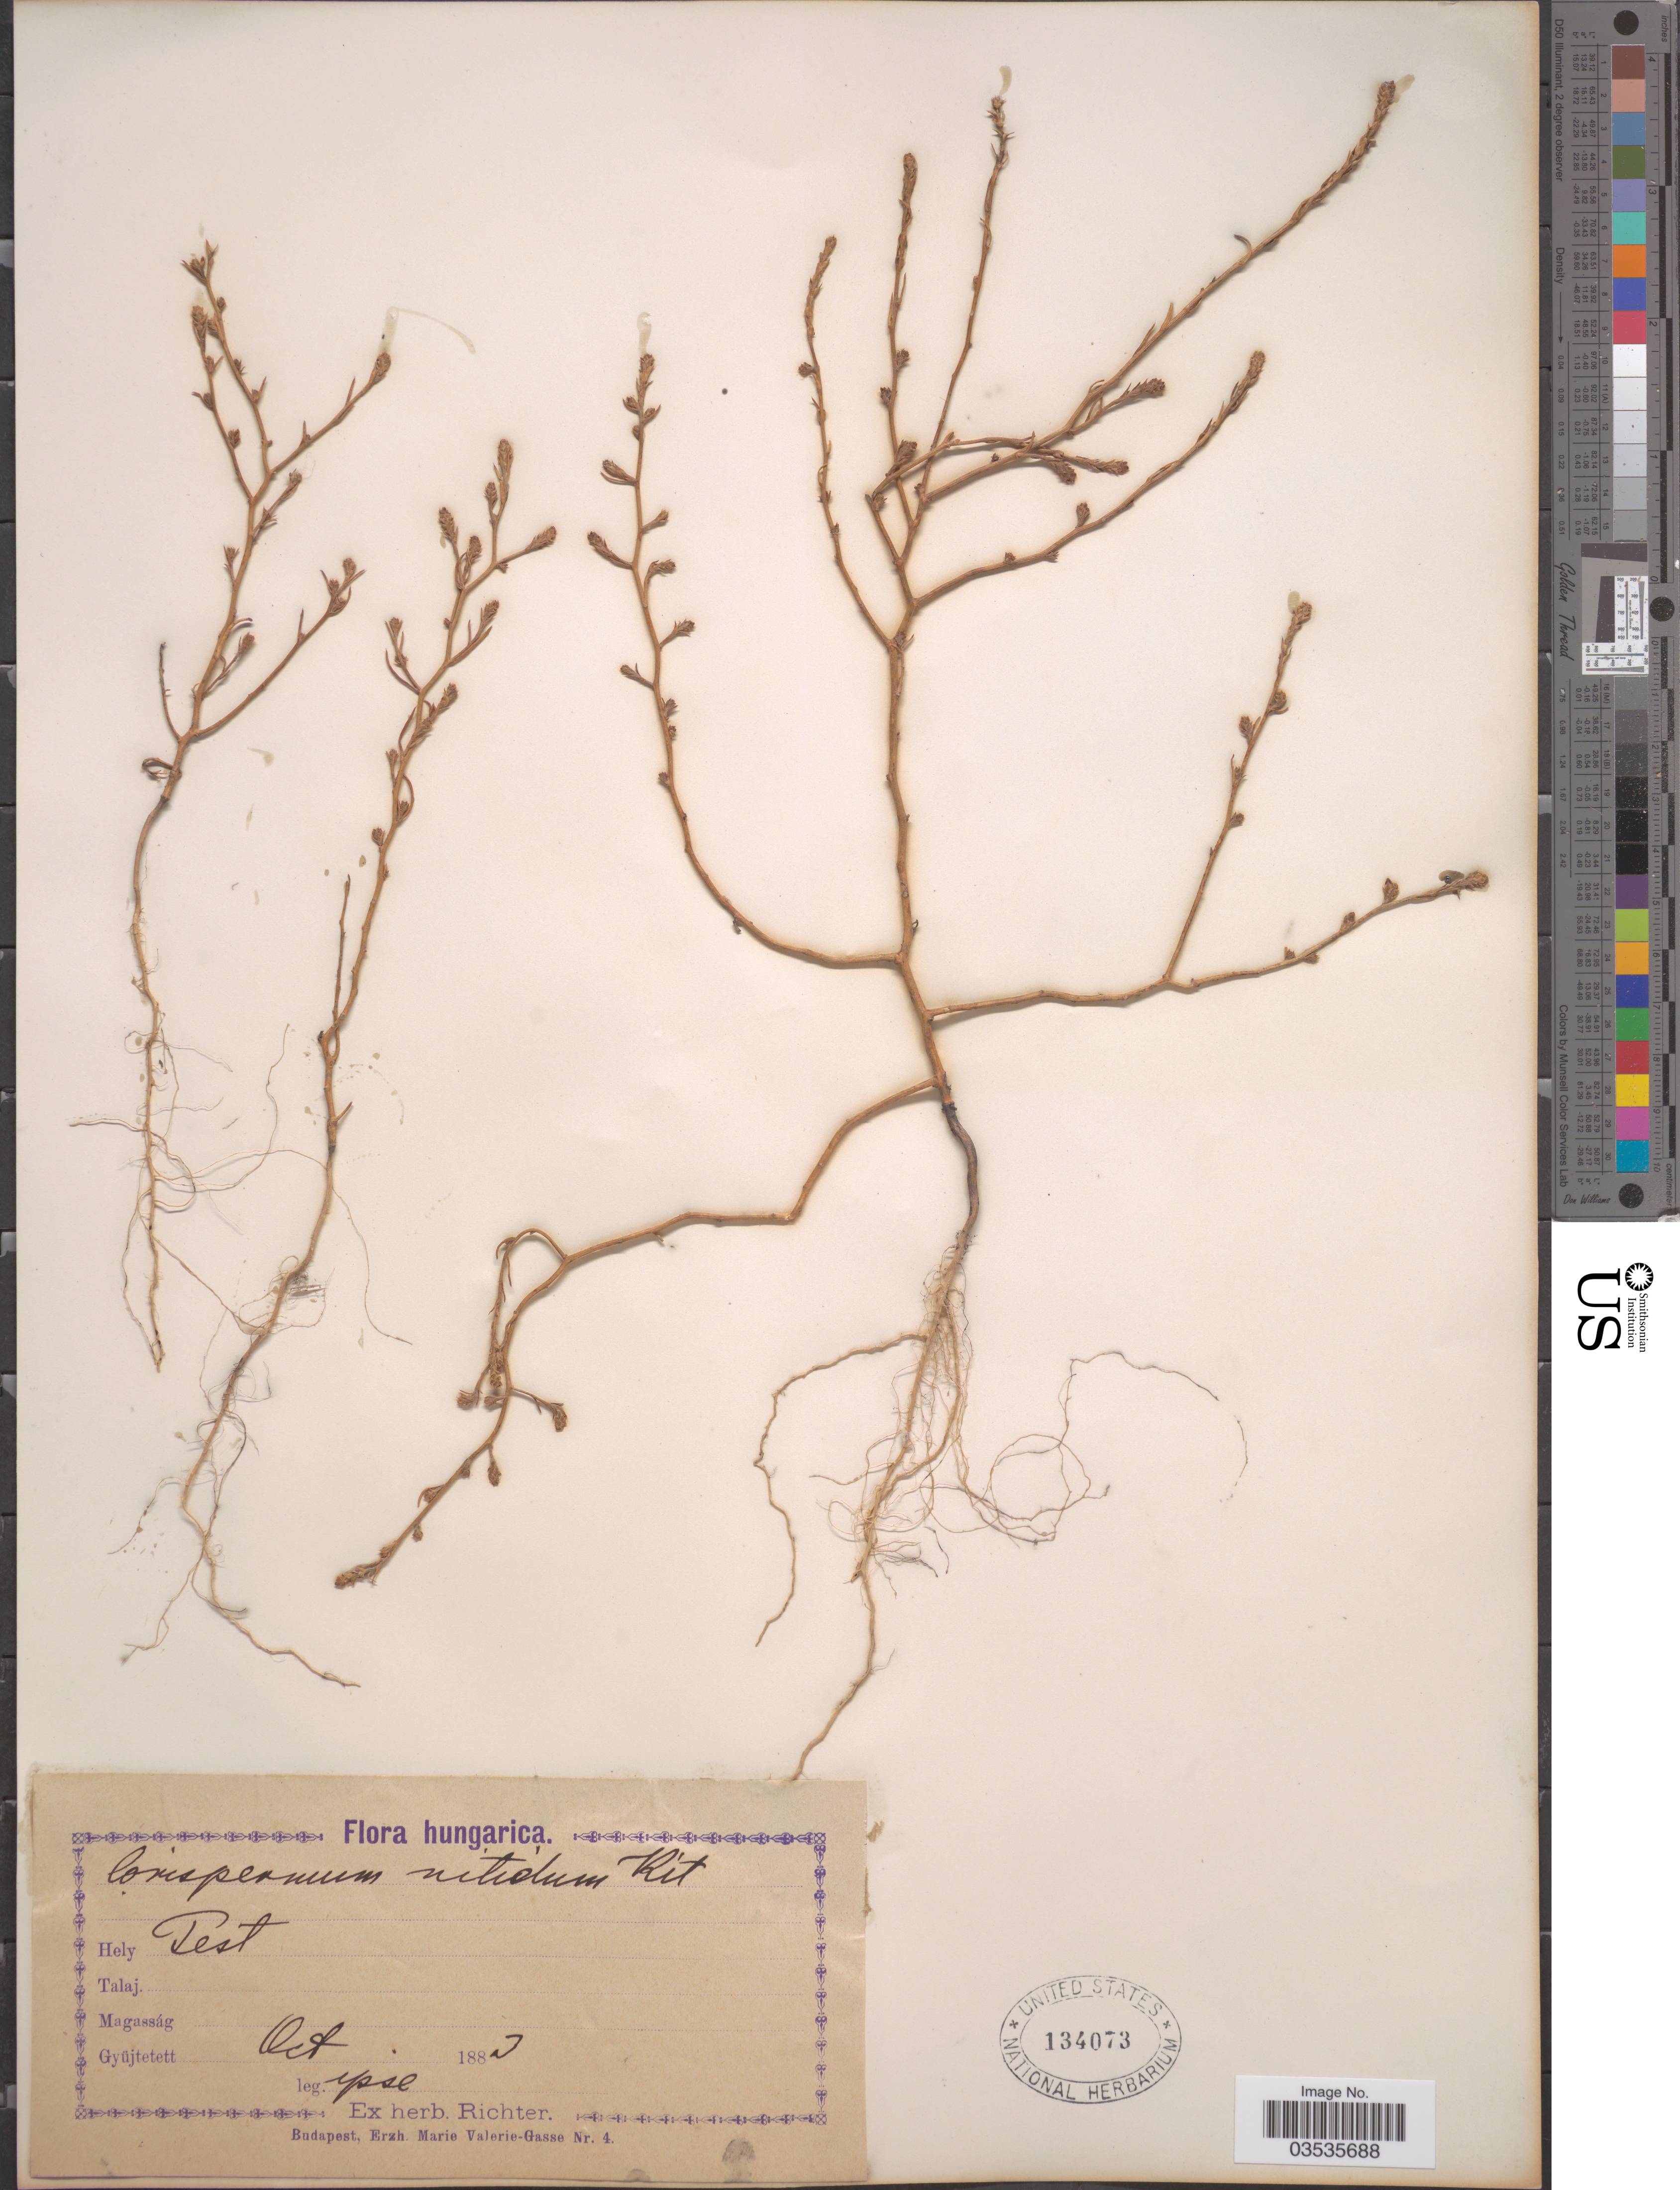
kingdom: Plantae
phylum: Tracheophyta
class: Magnoliopsida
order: Caryophyllales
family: Amaranthaceae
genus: Corispermum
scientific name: Corispermum nitidum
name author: Kit. ex Schult.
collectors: -- Richter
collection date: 1883-10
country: Hungary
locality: Pest.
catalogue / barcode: US 134073